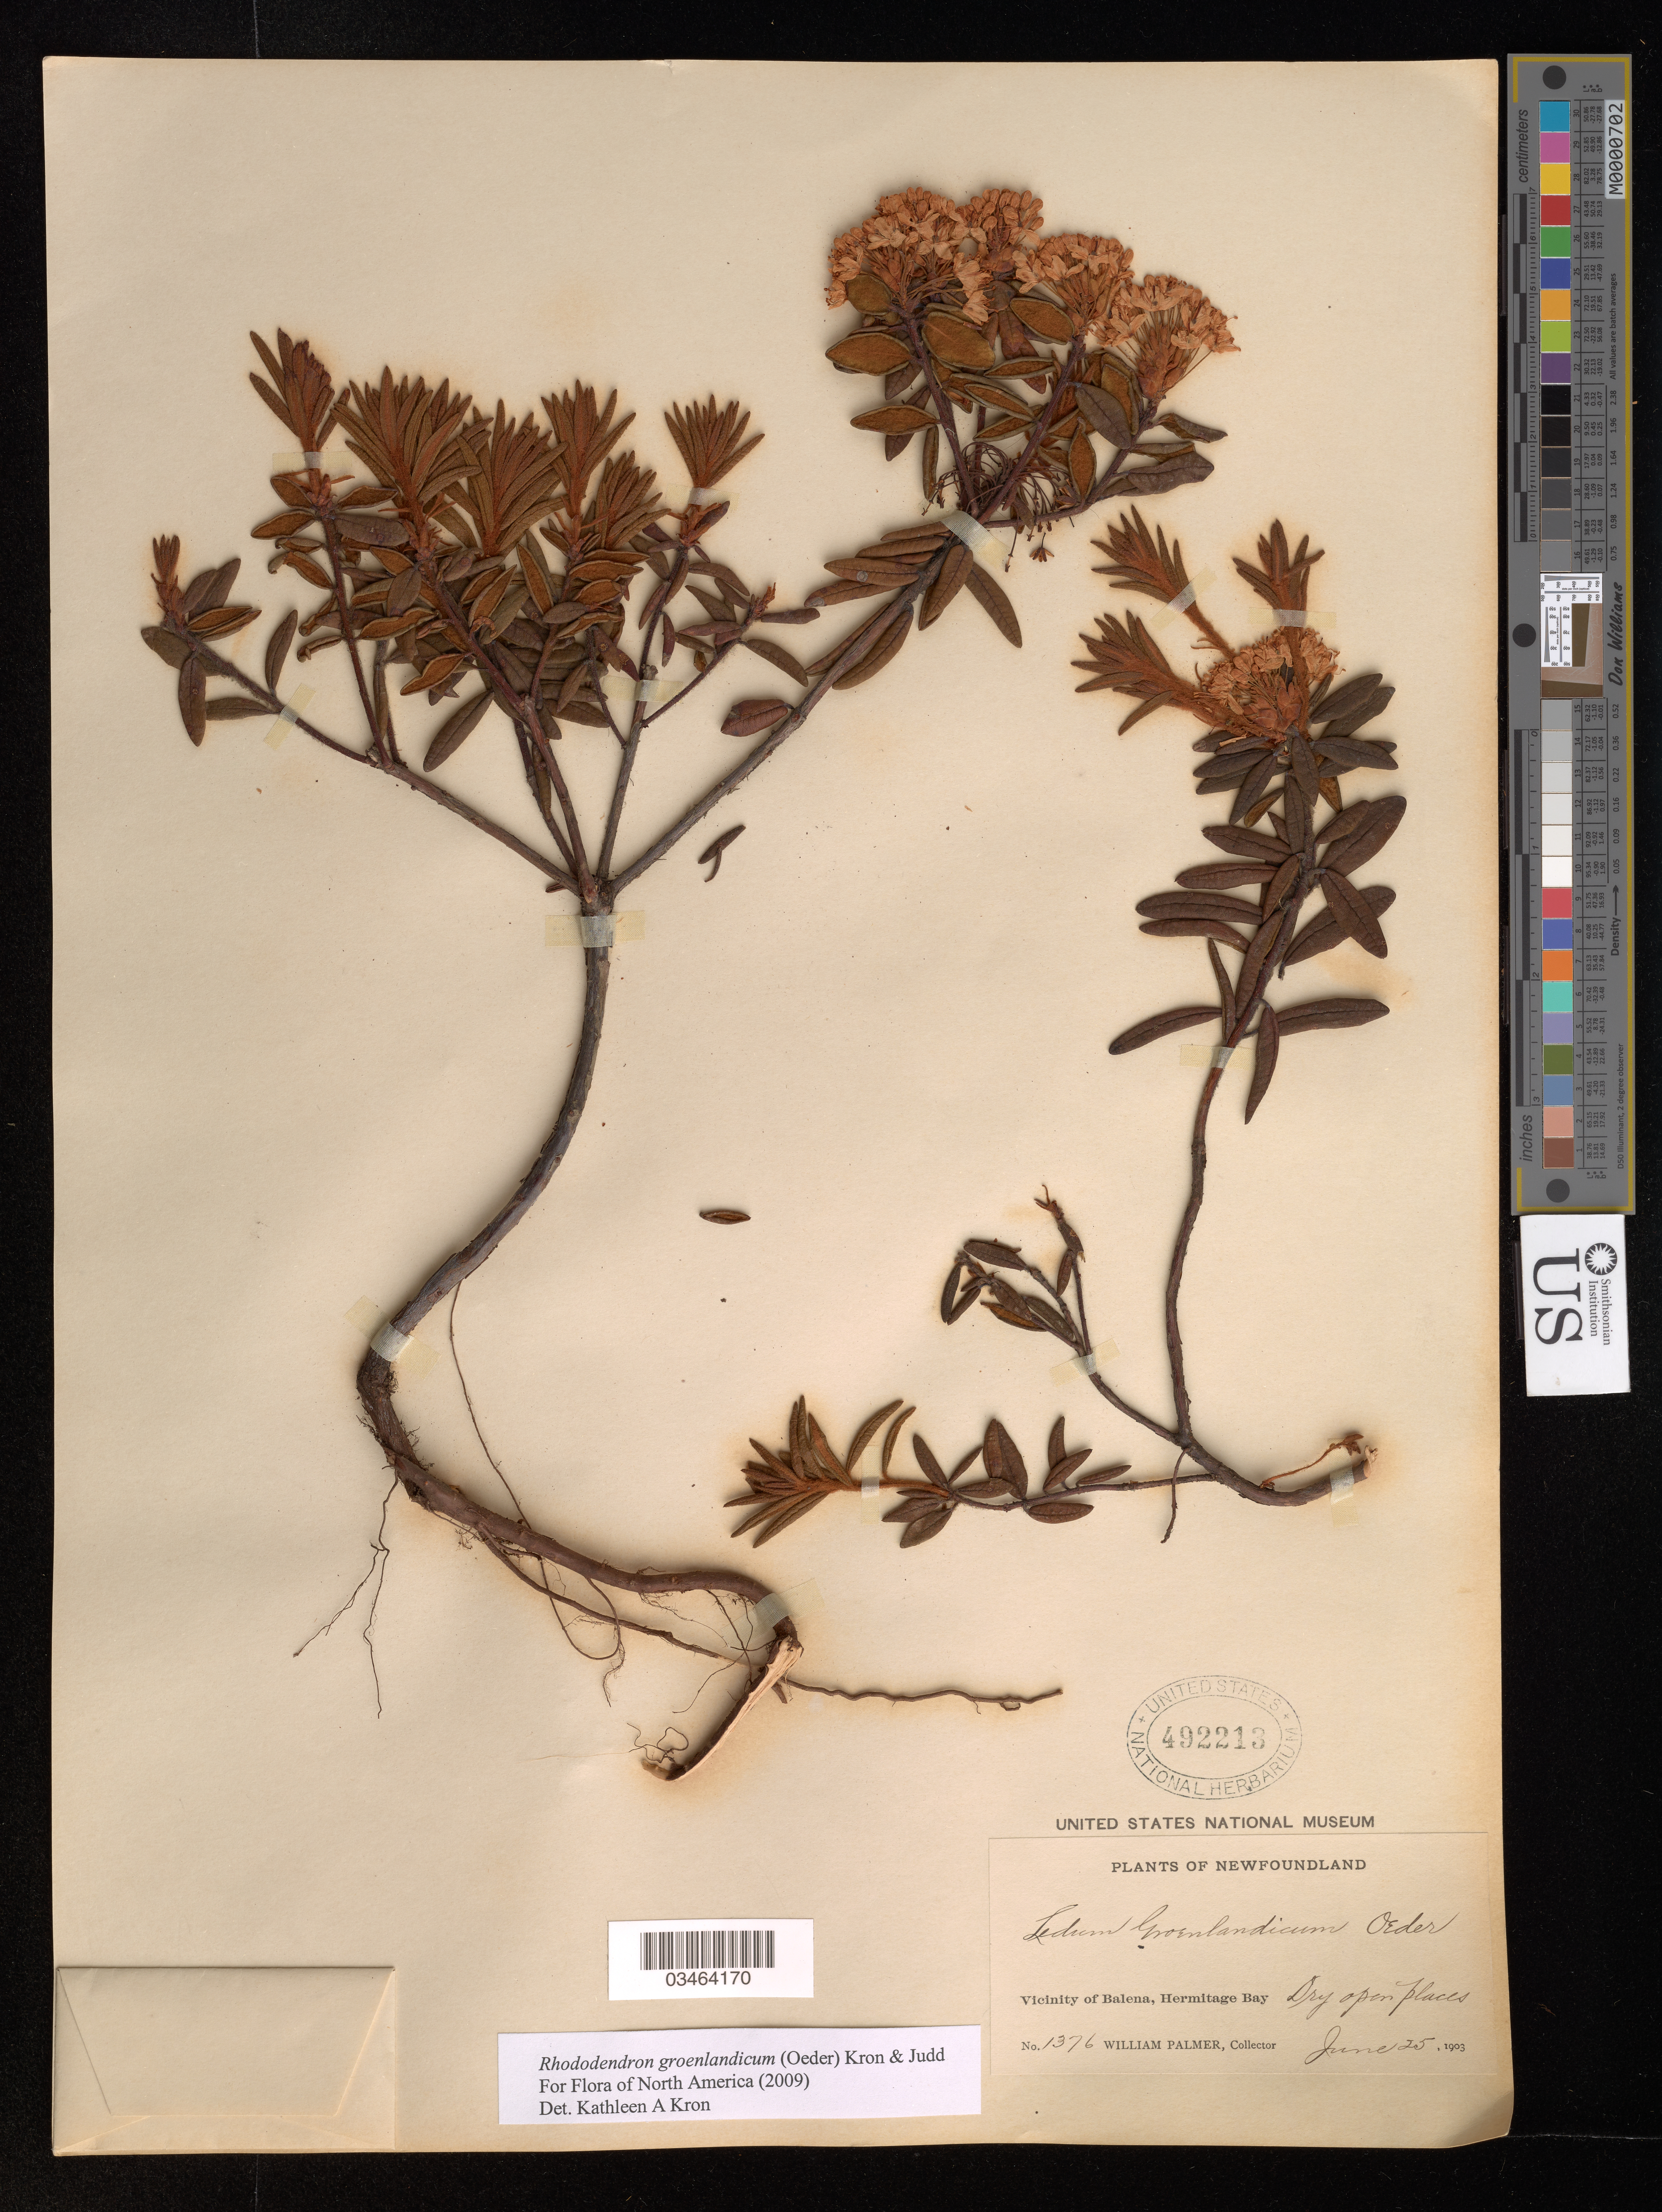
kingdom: Plantae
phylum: Tracheophyta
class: Magnoliopsida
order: Ericales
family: Ericaceae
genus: Rhododendron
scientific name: Rhododendron groenlandicum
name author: (Oeder) Kron & Judd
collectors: W. Palmer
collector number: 1376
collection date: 1903-06-25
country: Canada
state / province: Newfoundland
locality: Vicinity of Balena, Hermitage Bay.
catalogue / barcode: US 492213